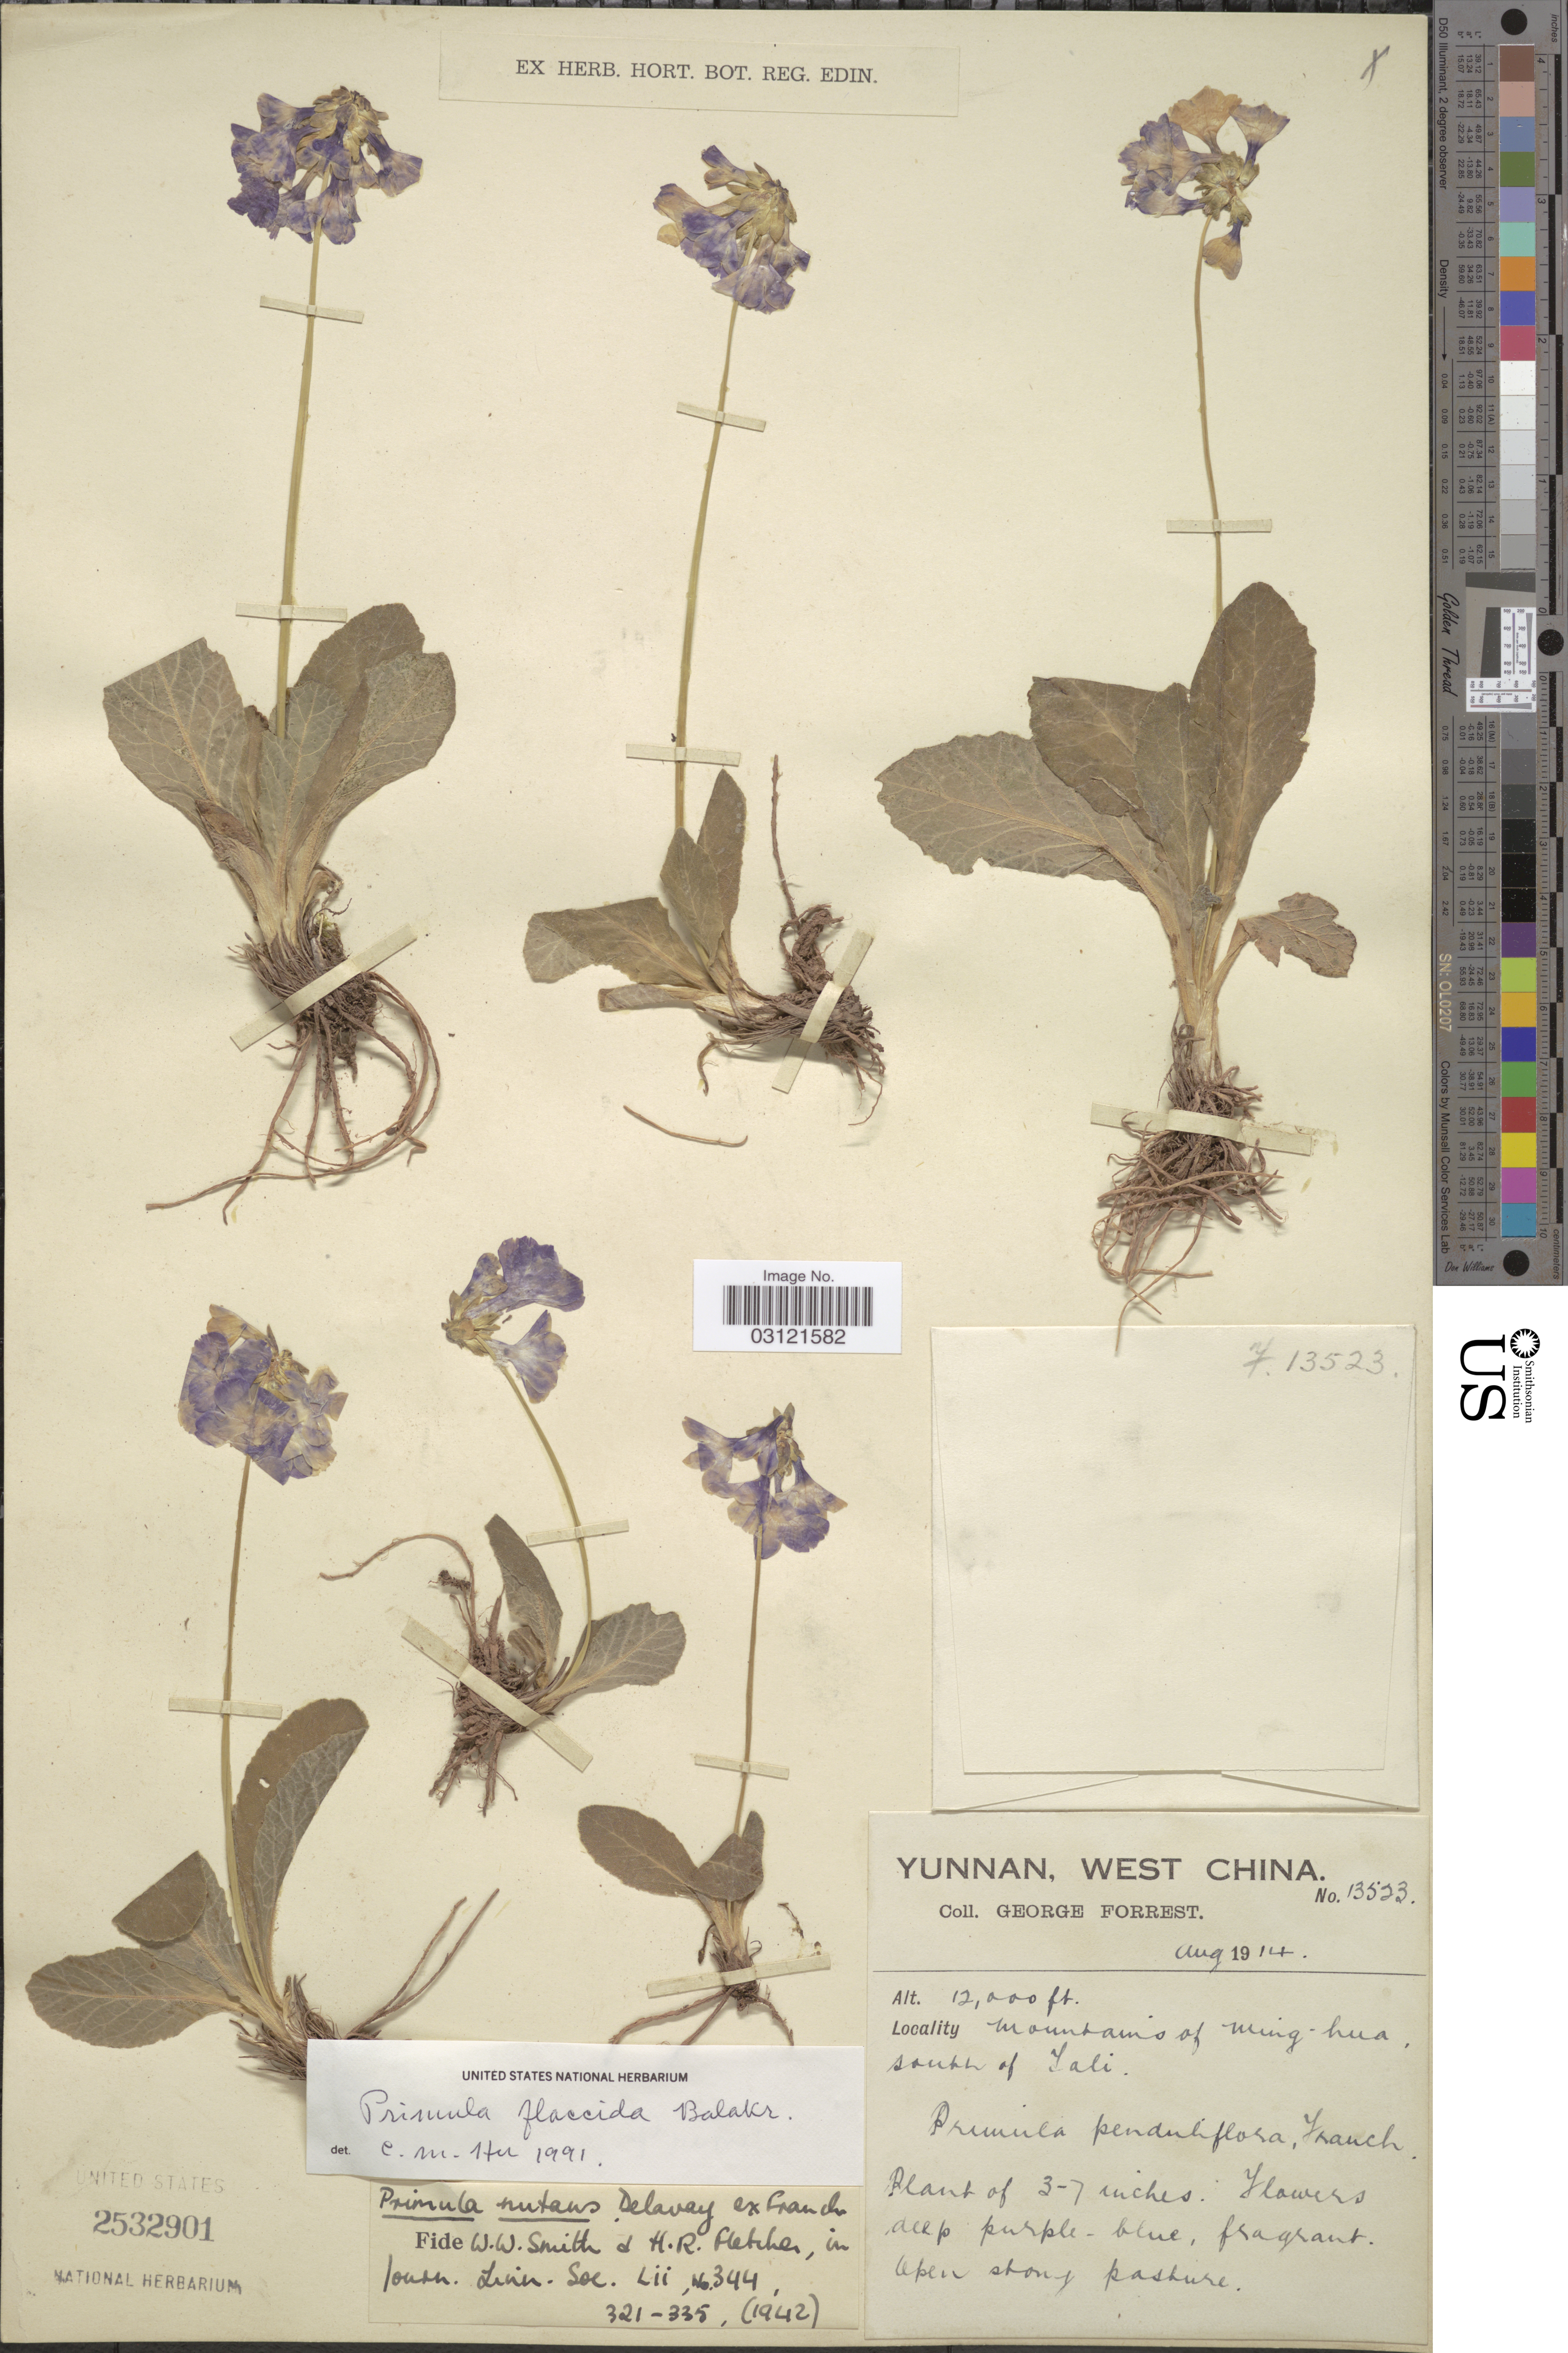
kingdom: Plantae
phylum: Tracheophyta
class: Magnoliopsida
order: Ericales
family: Primulaceae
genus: Primula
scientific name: Primula nutans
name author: Georgi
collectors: G. Forrest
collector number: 13523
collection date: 1914-08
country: China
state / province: Yunnan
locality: West China, Mountains of Ming-hua, south of Tali.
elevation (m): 3658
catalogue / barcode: US 2532901